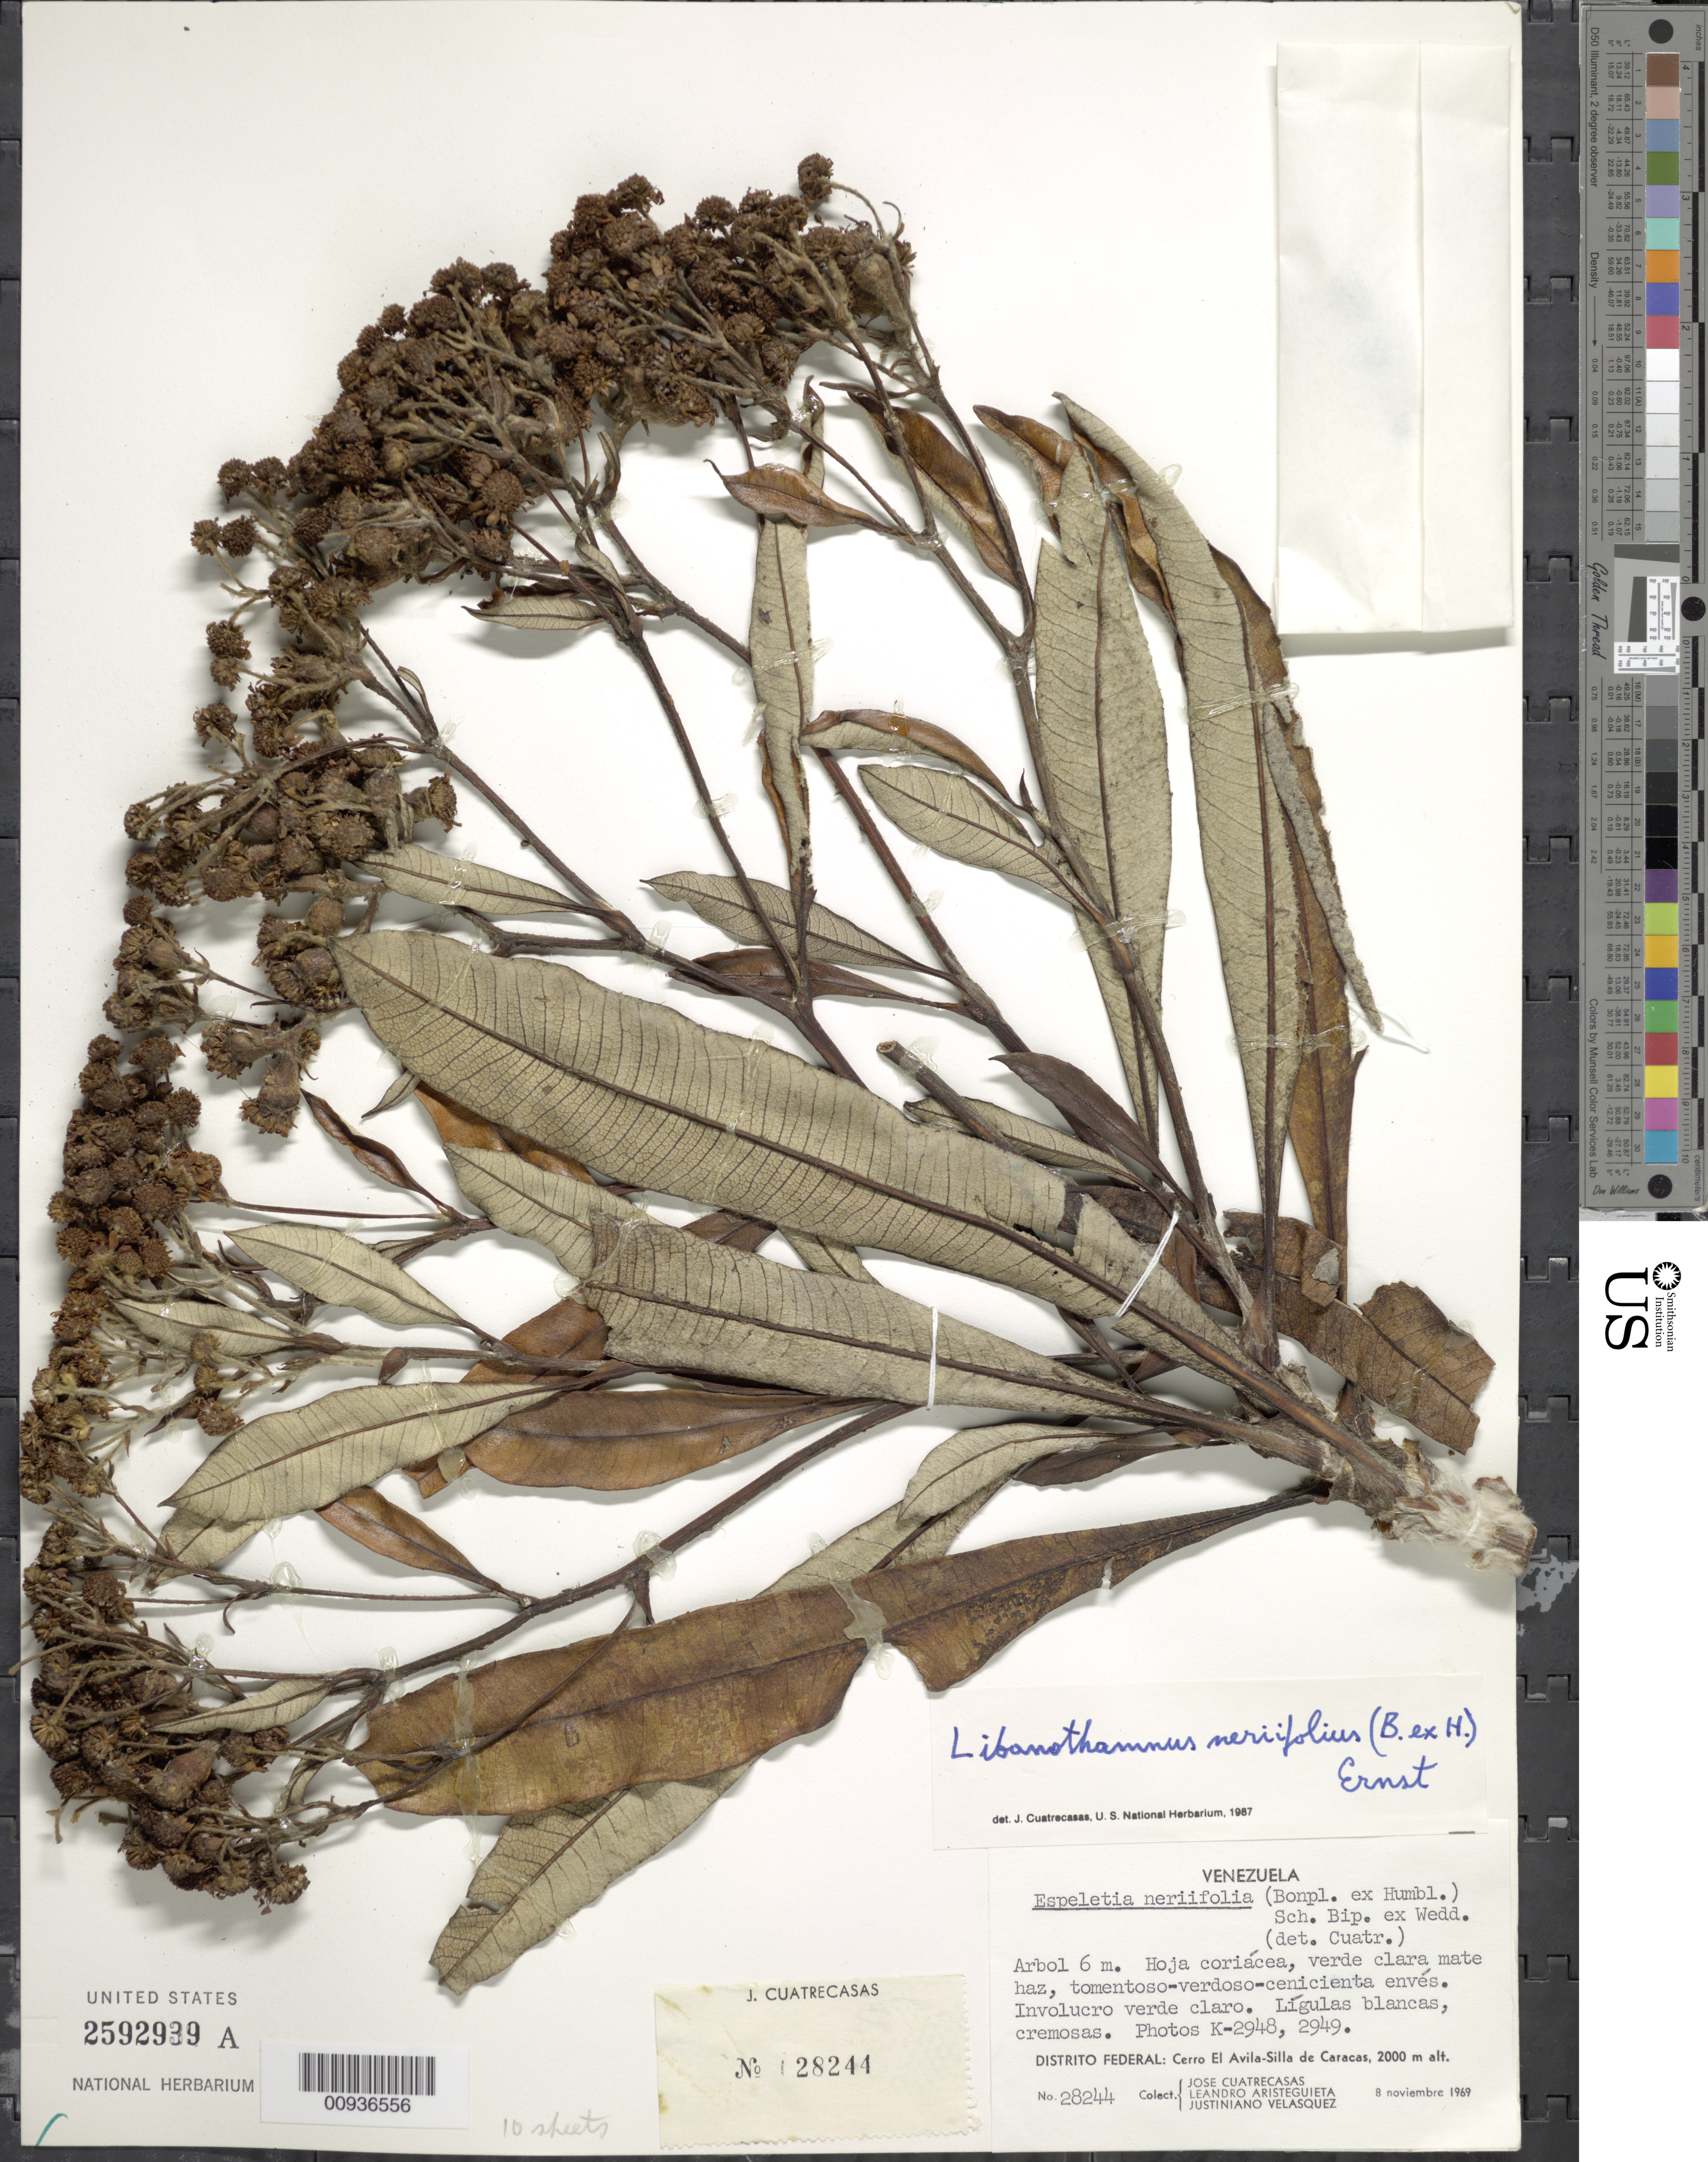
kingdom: Plantae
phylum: Tracheophyta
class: Magnoliopsida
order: Asterales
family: Asteraceae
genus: Libanothamnus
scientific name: Libanothamnus neriifolius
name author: (Sch. Bip. ex Wedd.) Ernst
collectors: J. Cuatrecasas, L. Aristeguieta & J. Velasquez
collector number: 28244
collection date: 1969-11-08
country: Venezuela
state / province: Miranda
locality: Distrito Federal, Cerro El Avila-Silla de Caracas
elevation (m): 2000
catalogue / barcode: US 2592939A